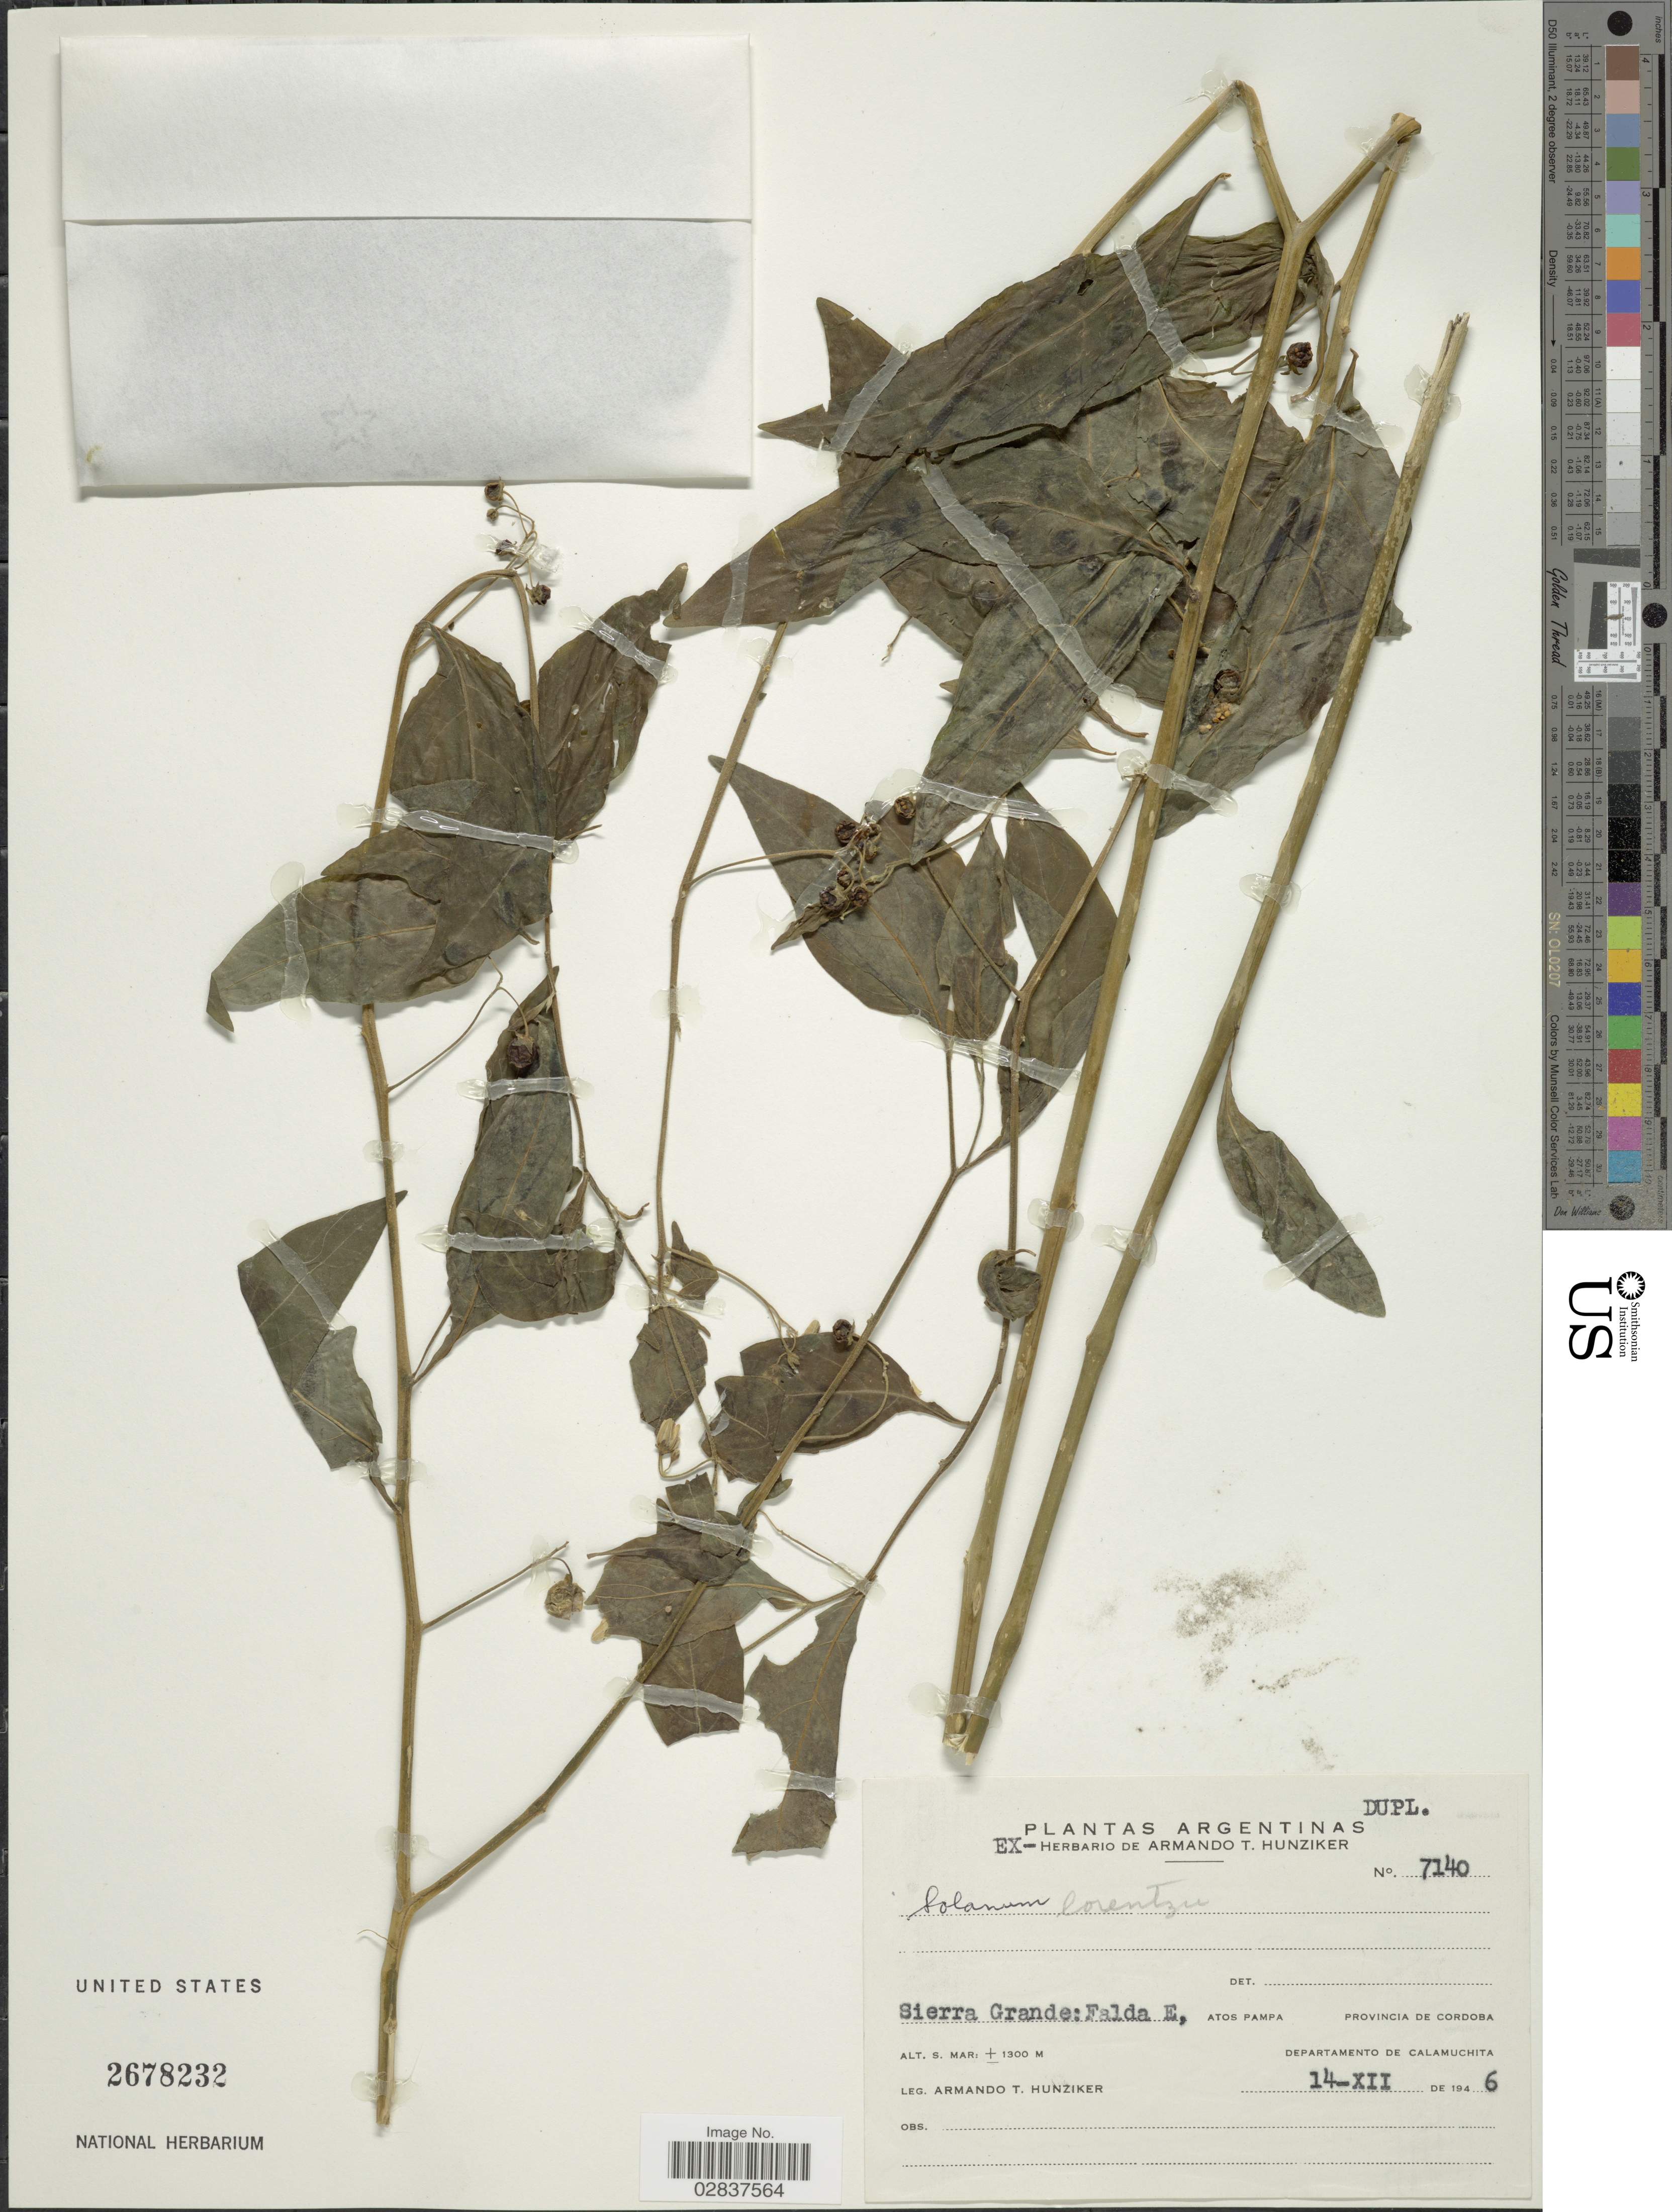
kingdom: Plantae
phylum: Tracheophyta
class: Magnoliopsida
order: Solanales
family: Solanaceae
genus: Solanum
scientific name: Solanum lorentzii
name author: Bitter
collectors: A. T. Hunziker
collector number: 7140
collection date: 1946-12-14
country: Argentina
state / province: Cordoba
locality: Sierra Grande: Falda E, Atos Pampa. Departamento de Calamuchita.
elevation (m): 1300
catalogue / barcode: US 2678232